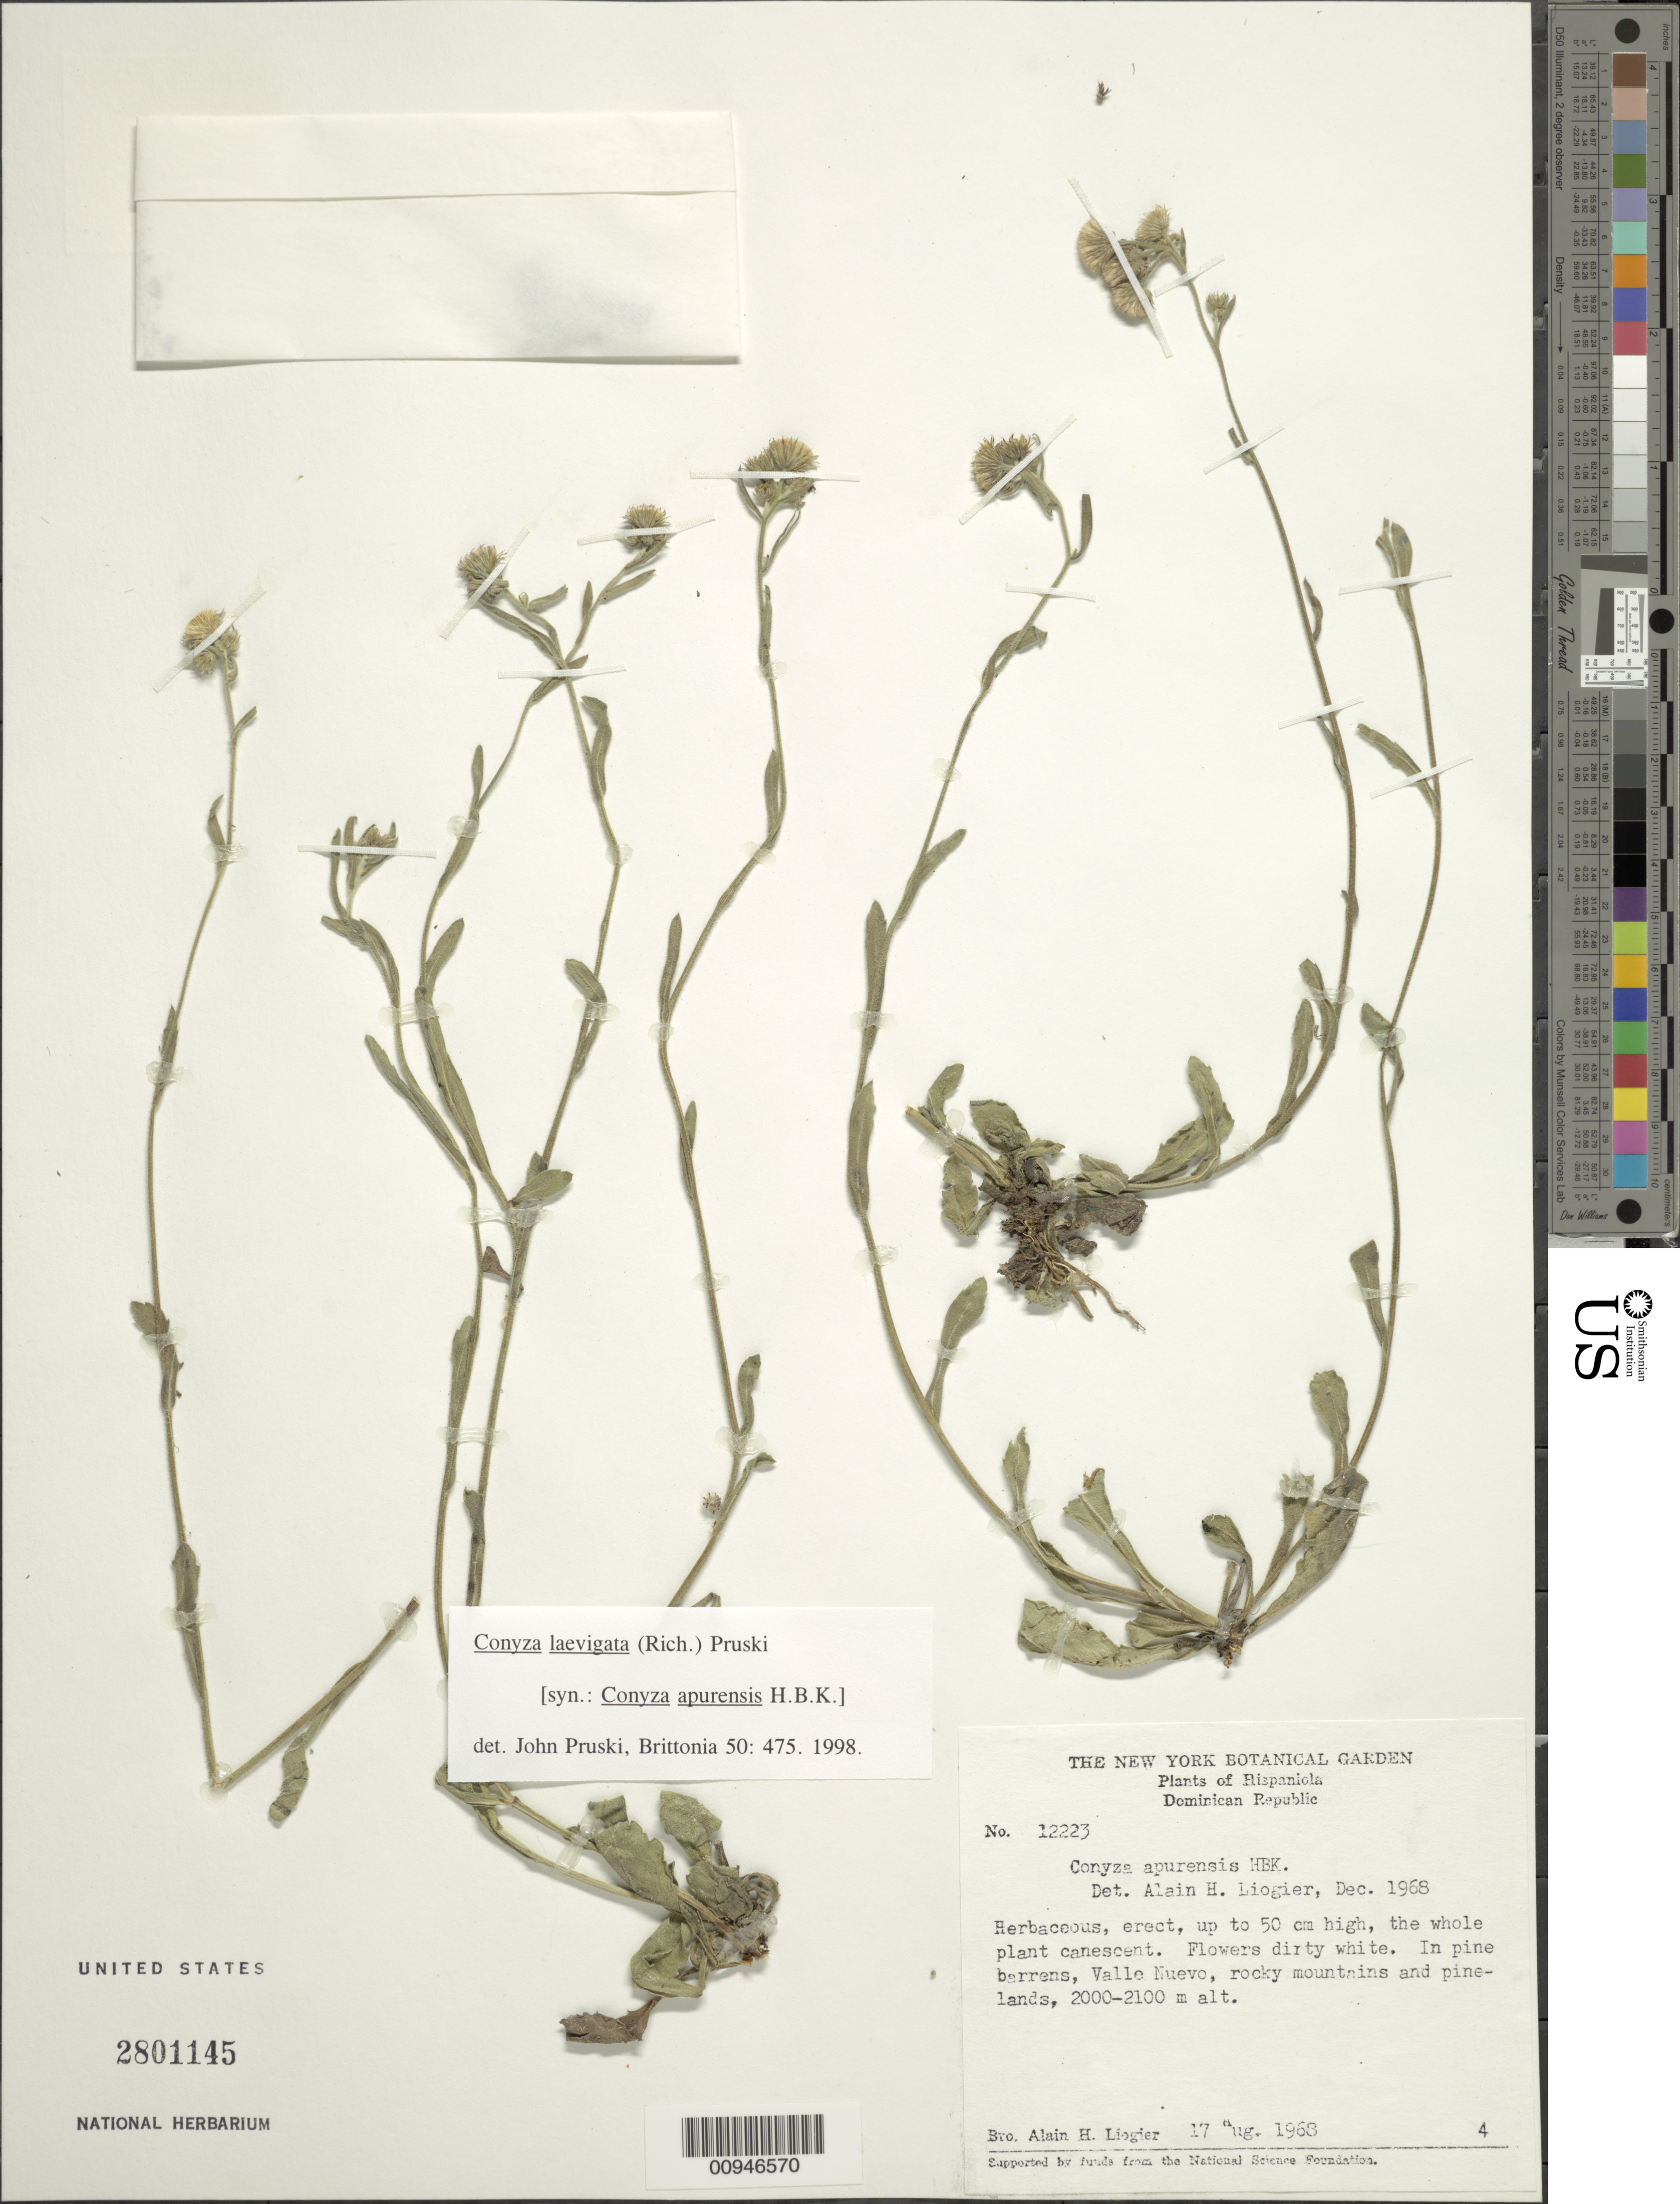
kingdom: Plantae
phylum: Tracheophyta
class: Magnoliopsida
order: Asterales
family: Asteraceae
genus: Conyza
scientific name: Conyza laevigata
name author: (Rich.) Pruski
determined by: Pruski, J. F.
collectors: A. H. Liogier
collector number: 12223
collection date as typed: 17 Aug 1968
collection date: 1968-08-17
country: Dominican Republic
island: Hispaniola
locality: Valle Nuevo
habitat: Pine barrens in rocky mountains and pinelands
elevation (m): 2000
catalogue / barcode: US 2801145